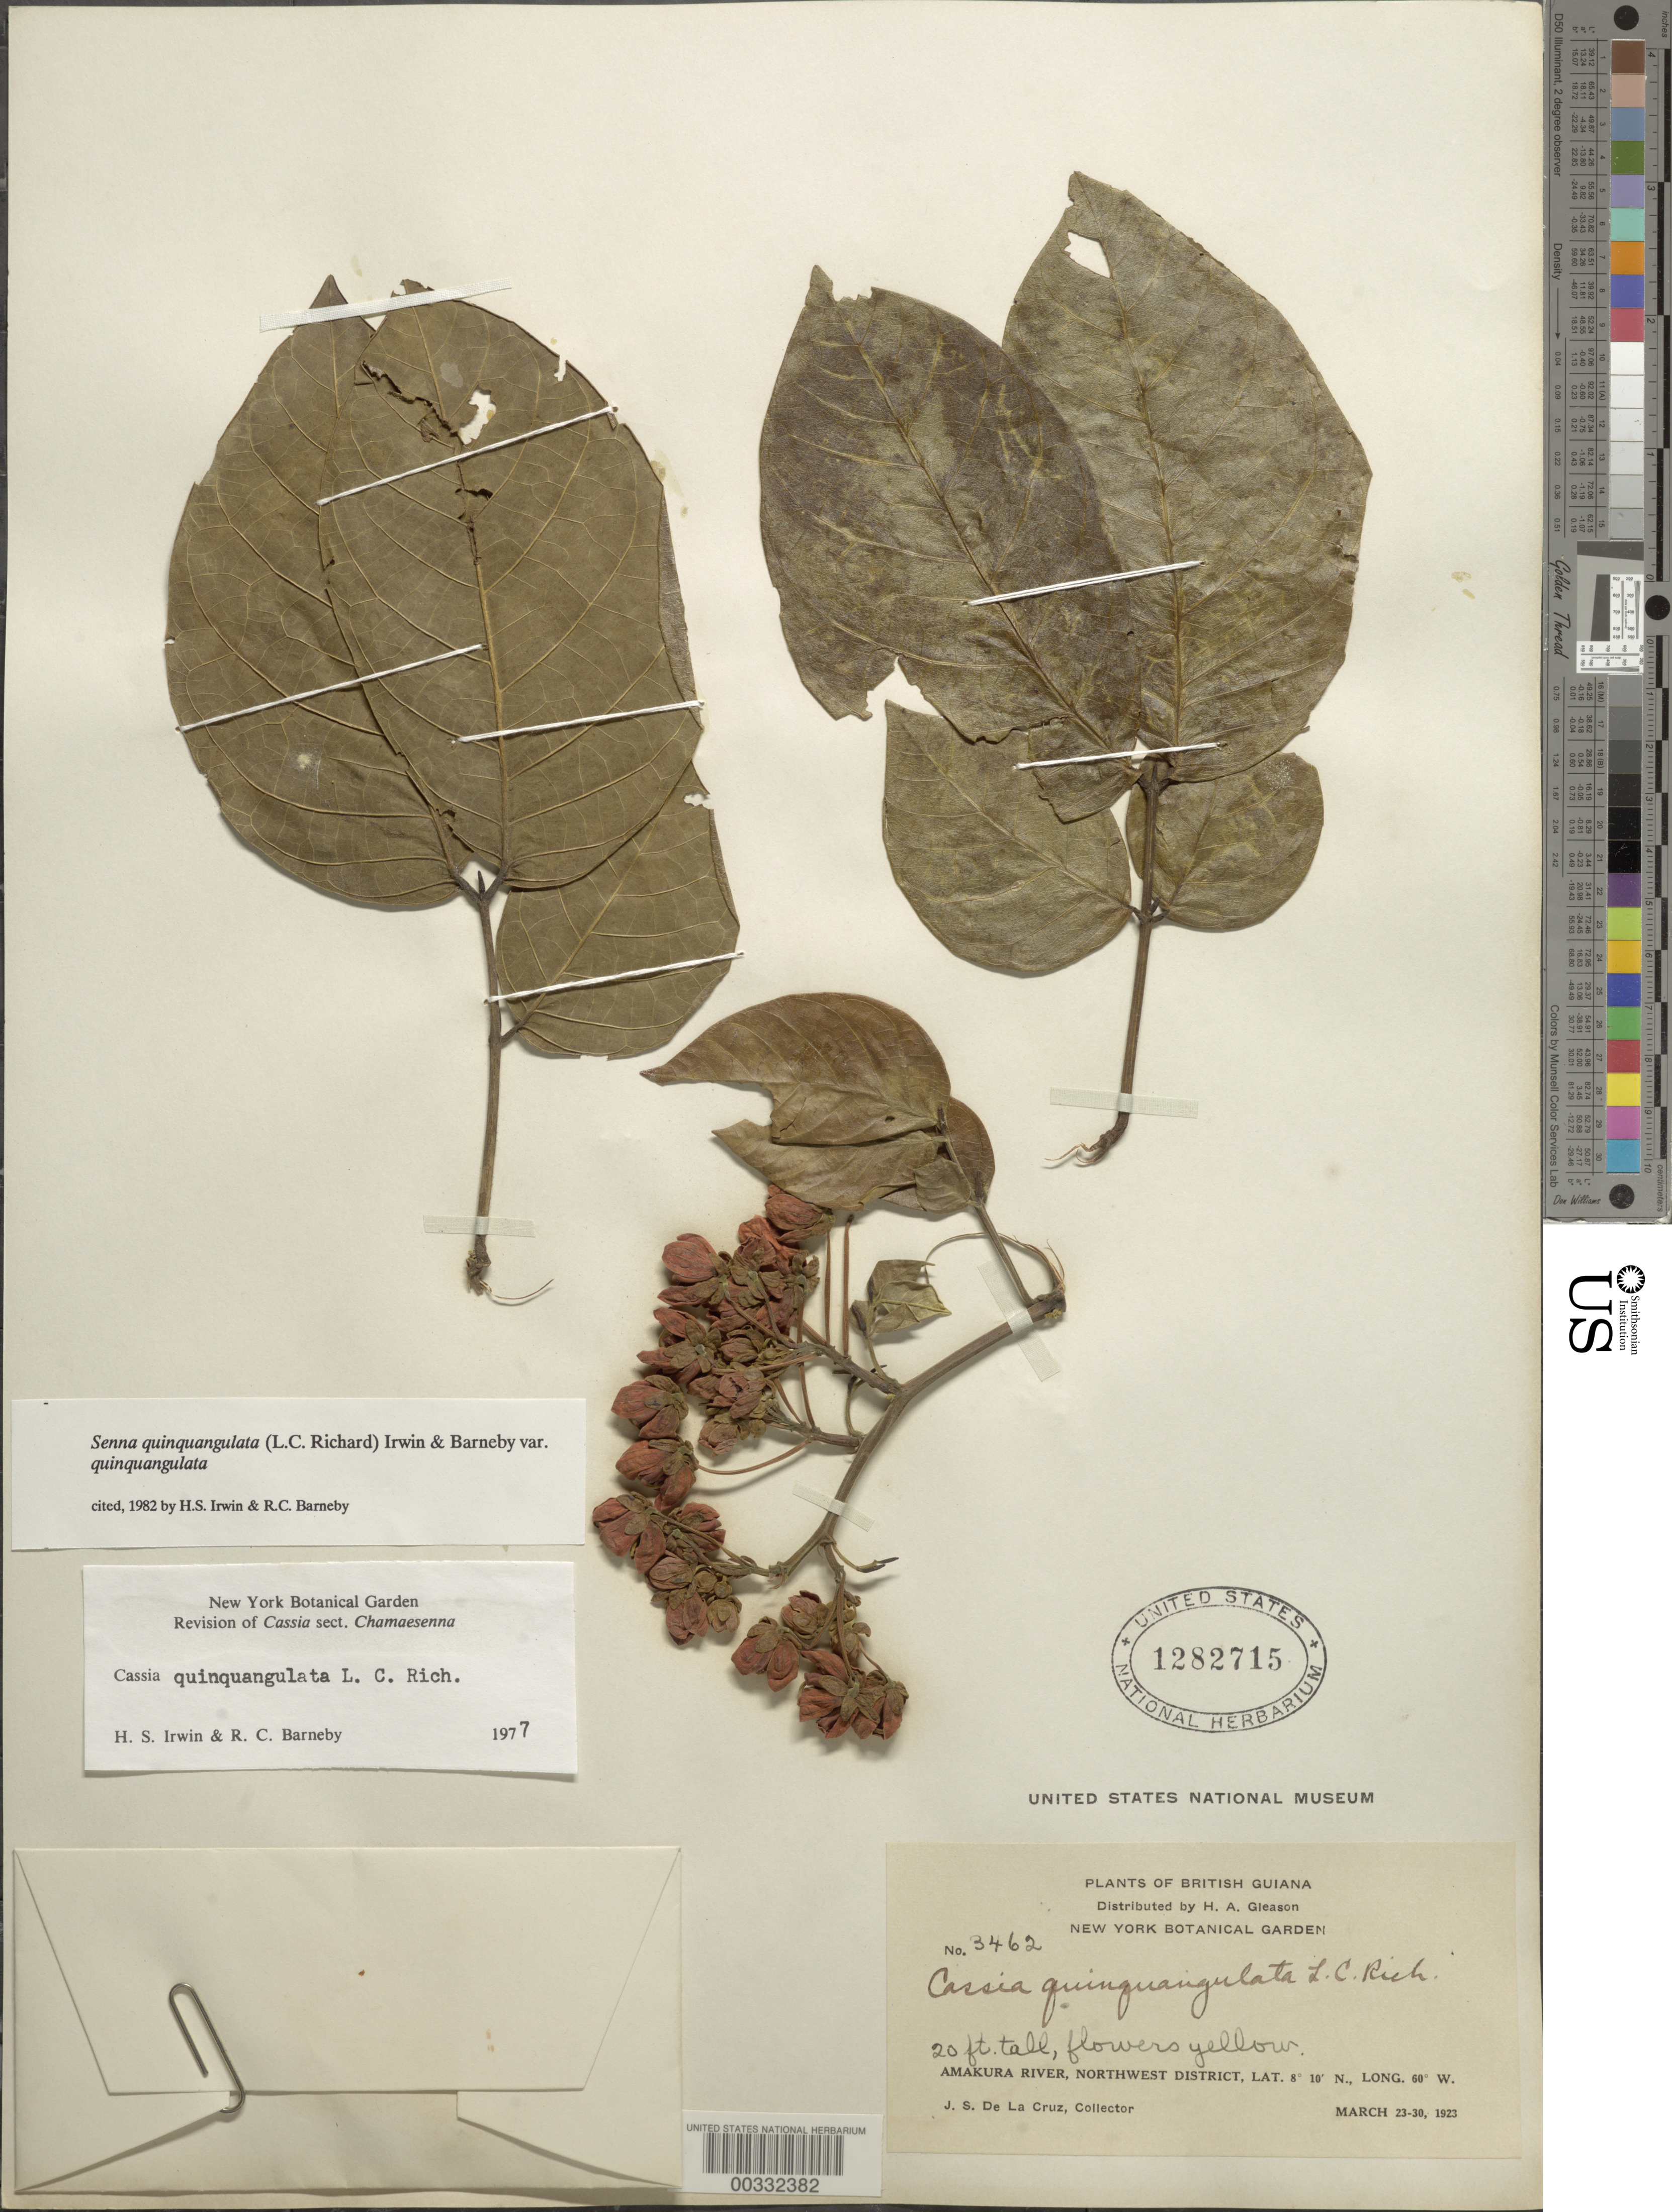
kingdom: Plantae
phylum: Tracheophyta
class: Magnoliopsida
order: Fabales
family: Fabaceae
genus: Senna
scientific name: Senna quinquangulata var. quinquangulata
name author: H.S. Irwin & Barneby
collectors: J. S. de la Cruz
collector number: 3462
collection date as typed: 23 Mar 1923 to 30 Mar 1923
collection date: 1923-03-23/1923-03-30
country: Guyana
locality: Amakura river, northwest dist.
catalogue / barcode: US 1282715